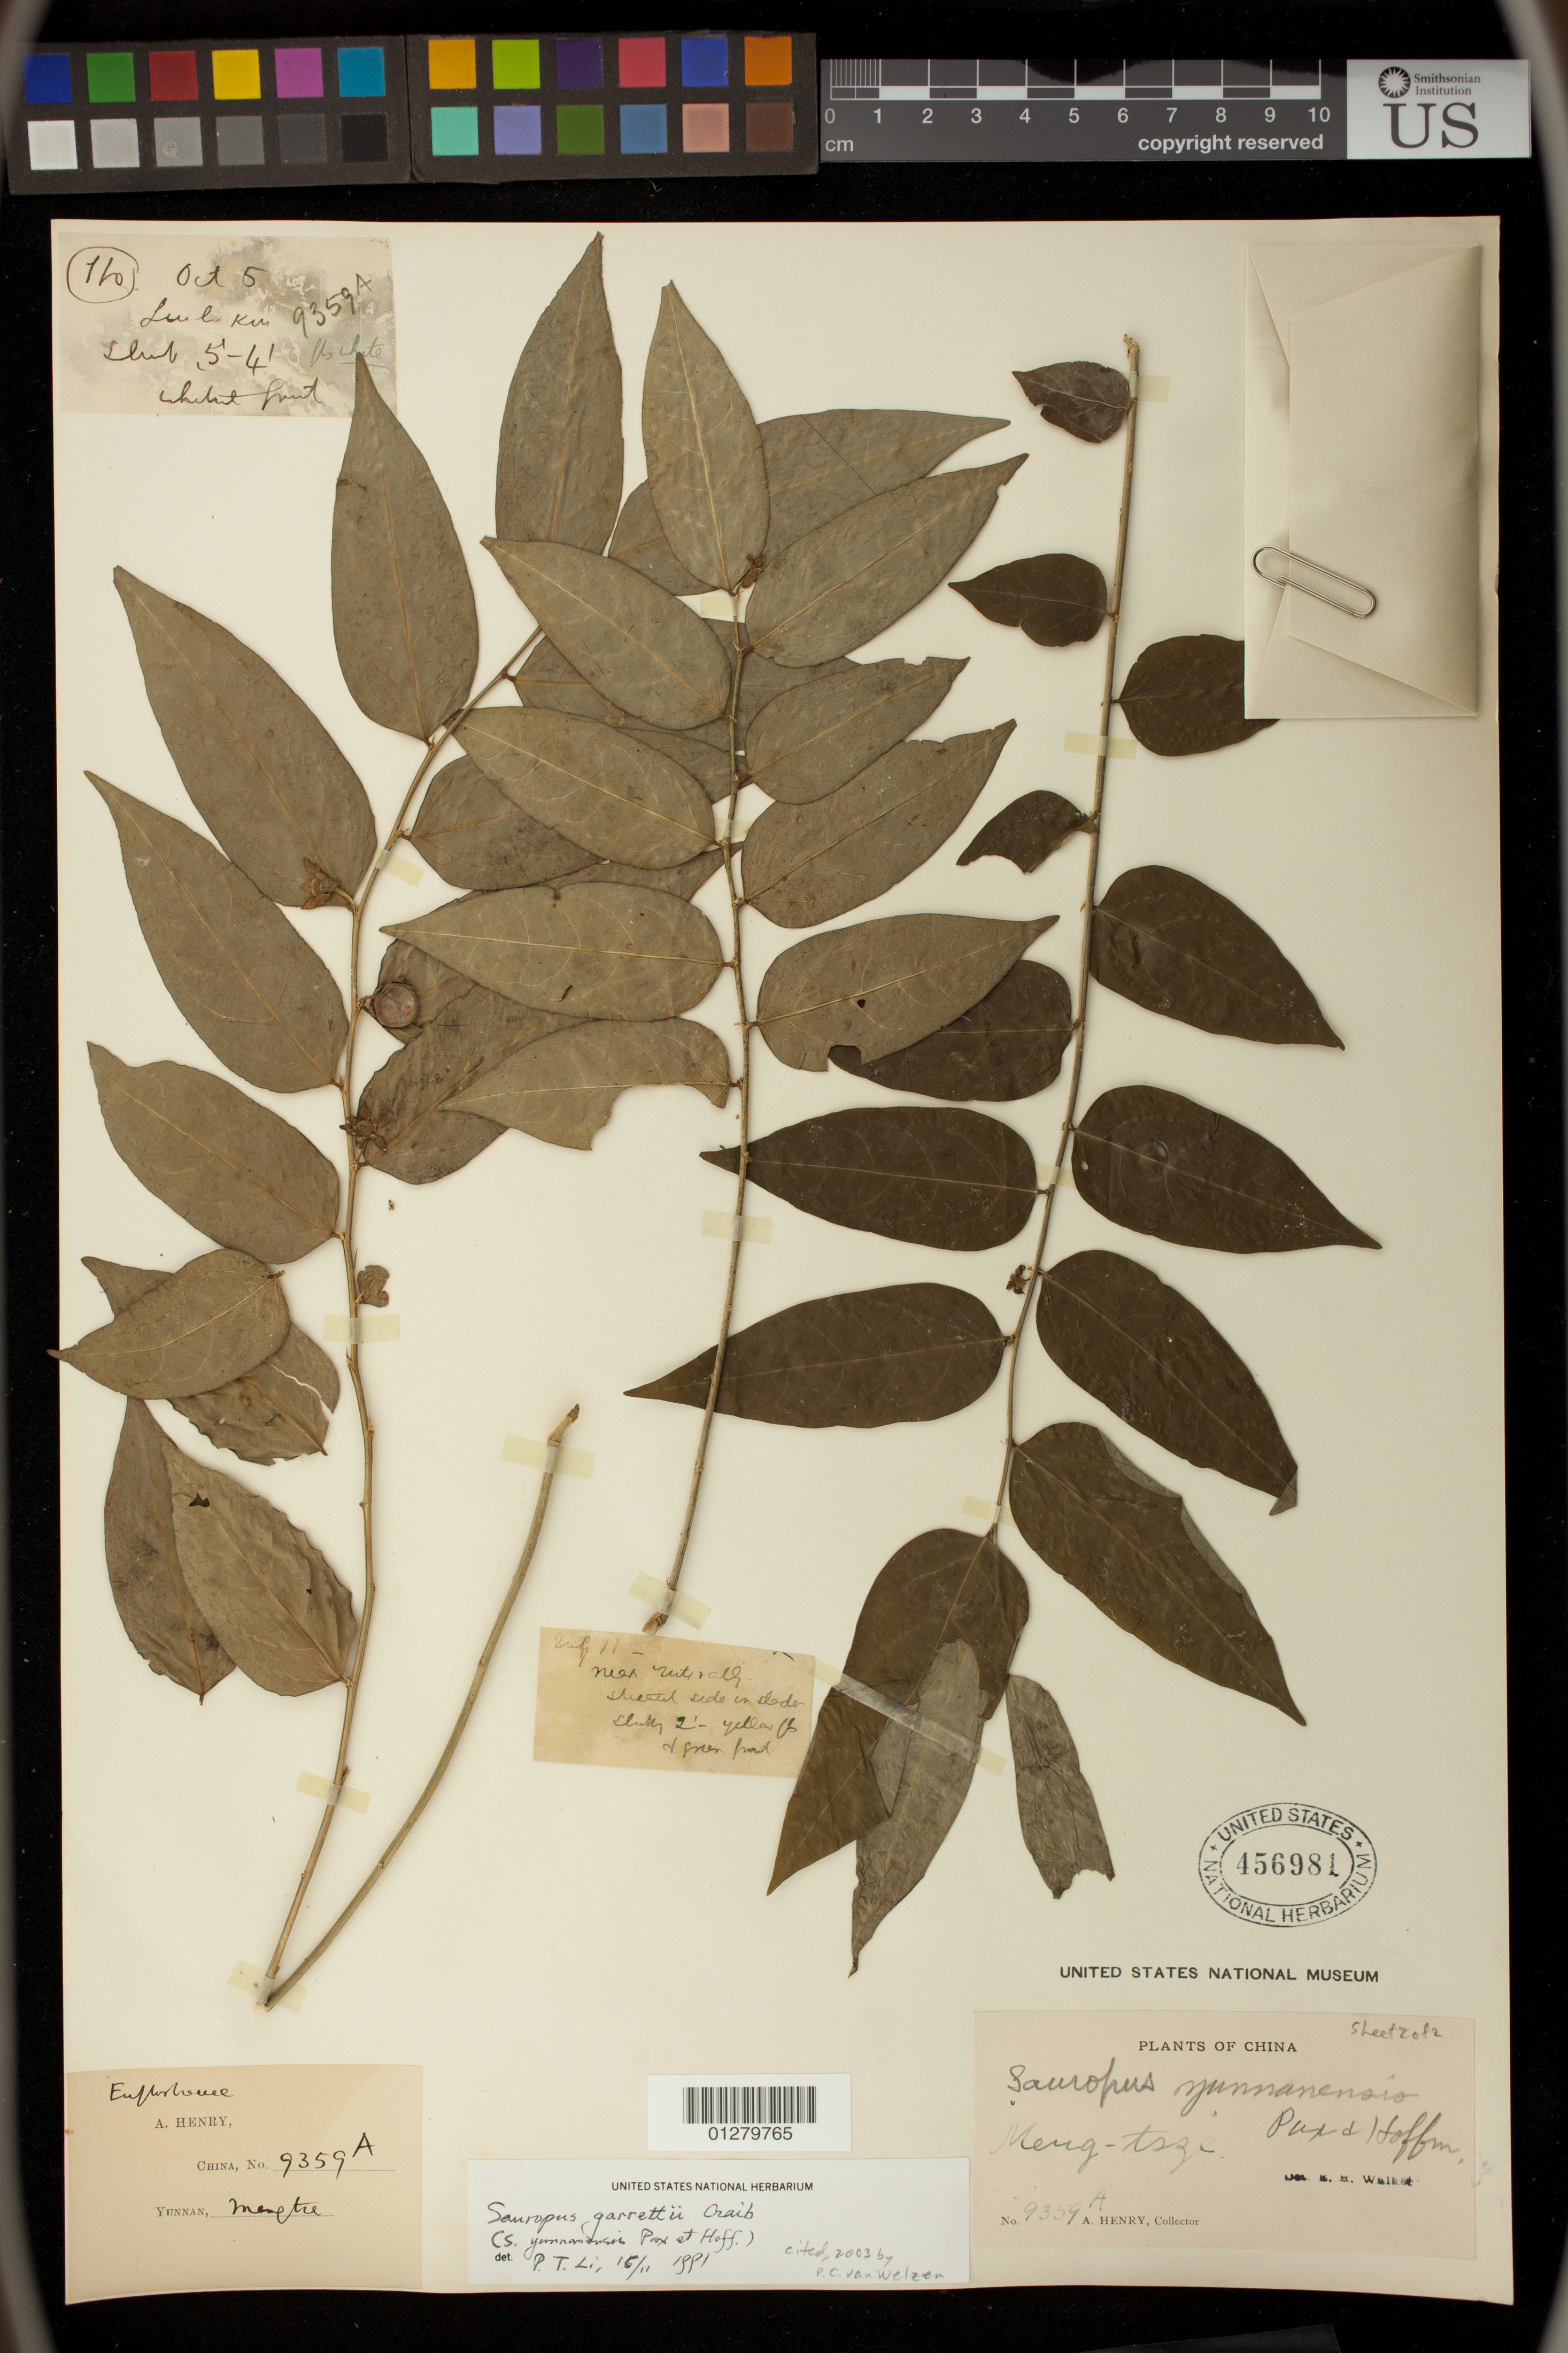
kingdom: Plantae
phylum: Tracheophyta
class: Magnoliopsida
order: Malpighiales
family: Phyllanthaceae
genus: Sauropus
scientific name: Sauropus garrettii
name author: Craib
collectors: A. Henry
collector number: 9359 A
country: China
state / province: Yunnan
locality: Mengtze.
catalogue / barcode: US 456981